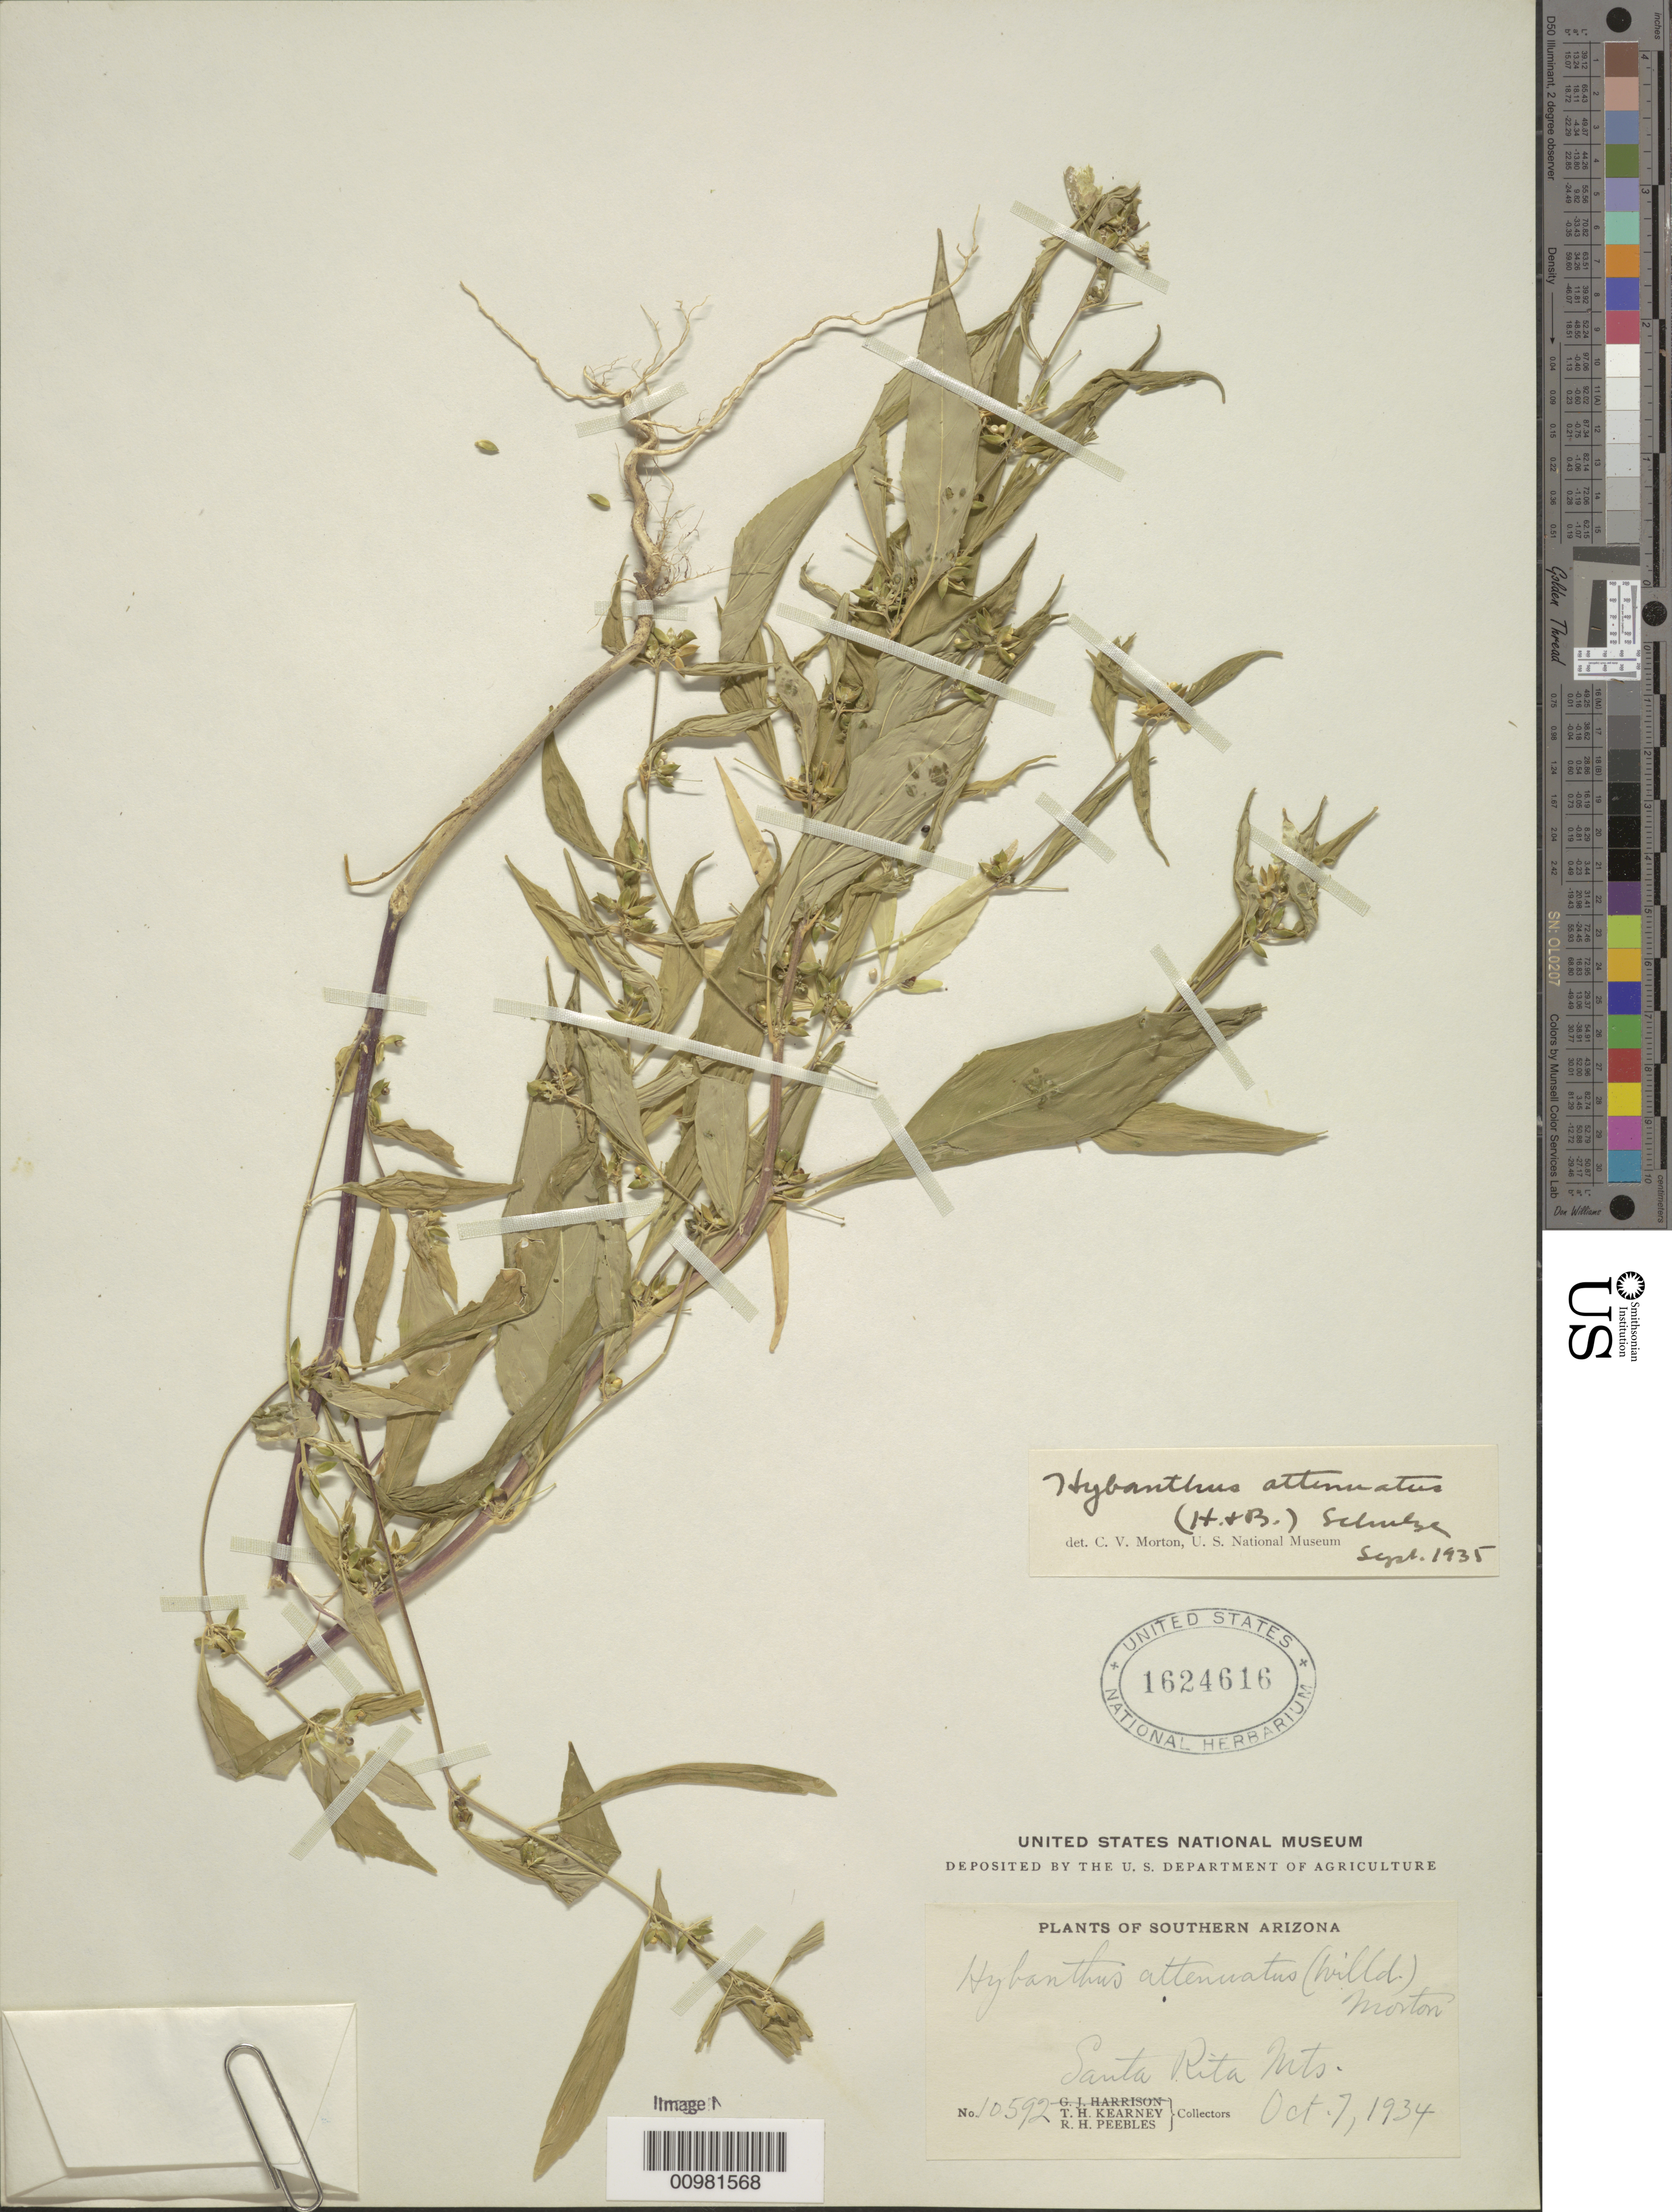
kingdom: Plantae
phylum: Tracheophyta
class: Magnoliopsida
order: Malpighiales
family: Violaceae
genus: Pombalia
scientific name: Pombalia attenuata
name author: (Humb. & Bonpl. ex Willd.) Paula-Souza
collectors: T. H. Kearney & R. H. Peebles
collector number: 10592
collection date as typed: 07 Oct 1934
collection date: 1934-10-07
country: United States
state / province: Arizona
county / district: Santa Cruz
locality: Santa Rita Mts.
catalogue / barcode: US 1624616